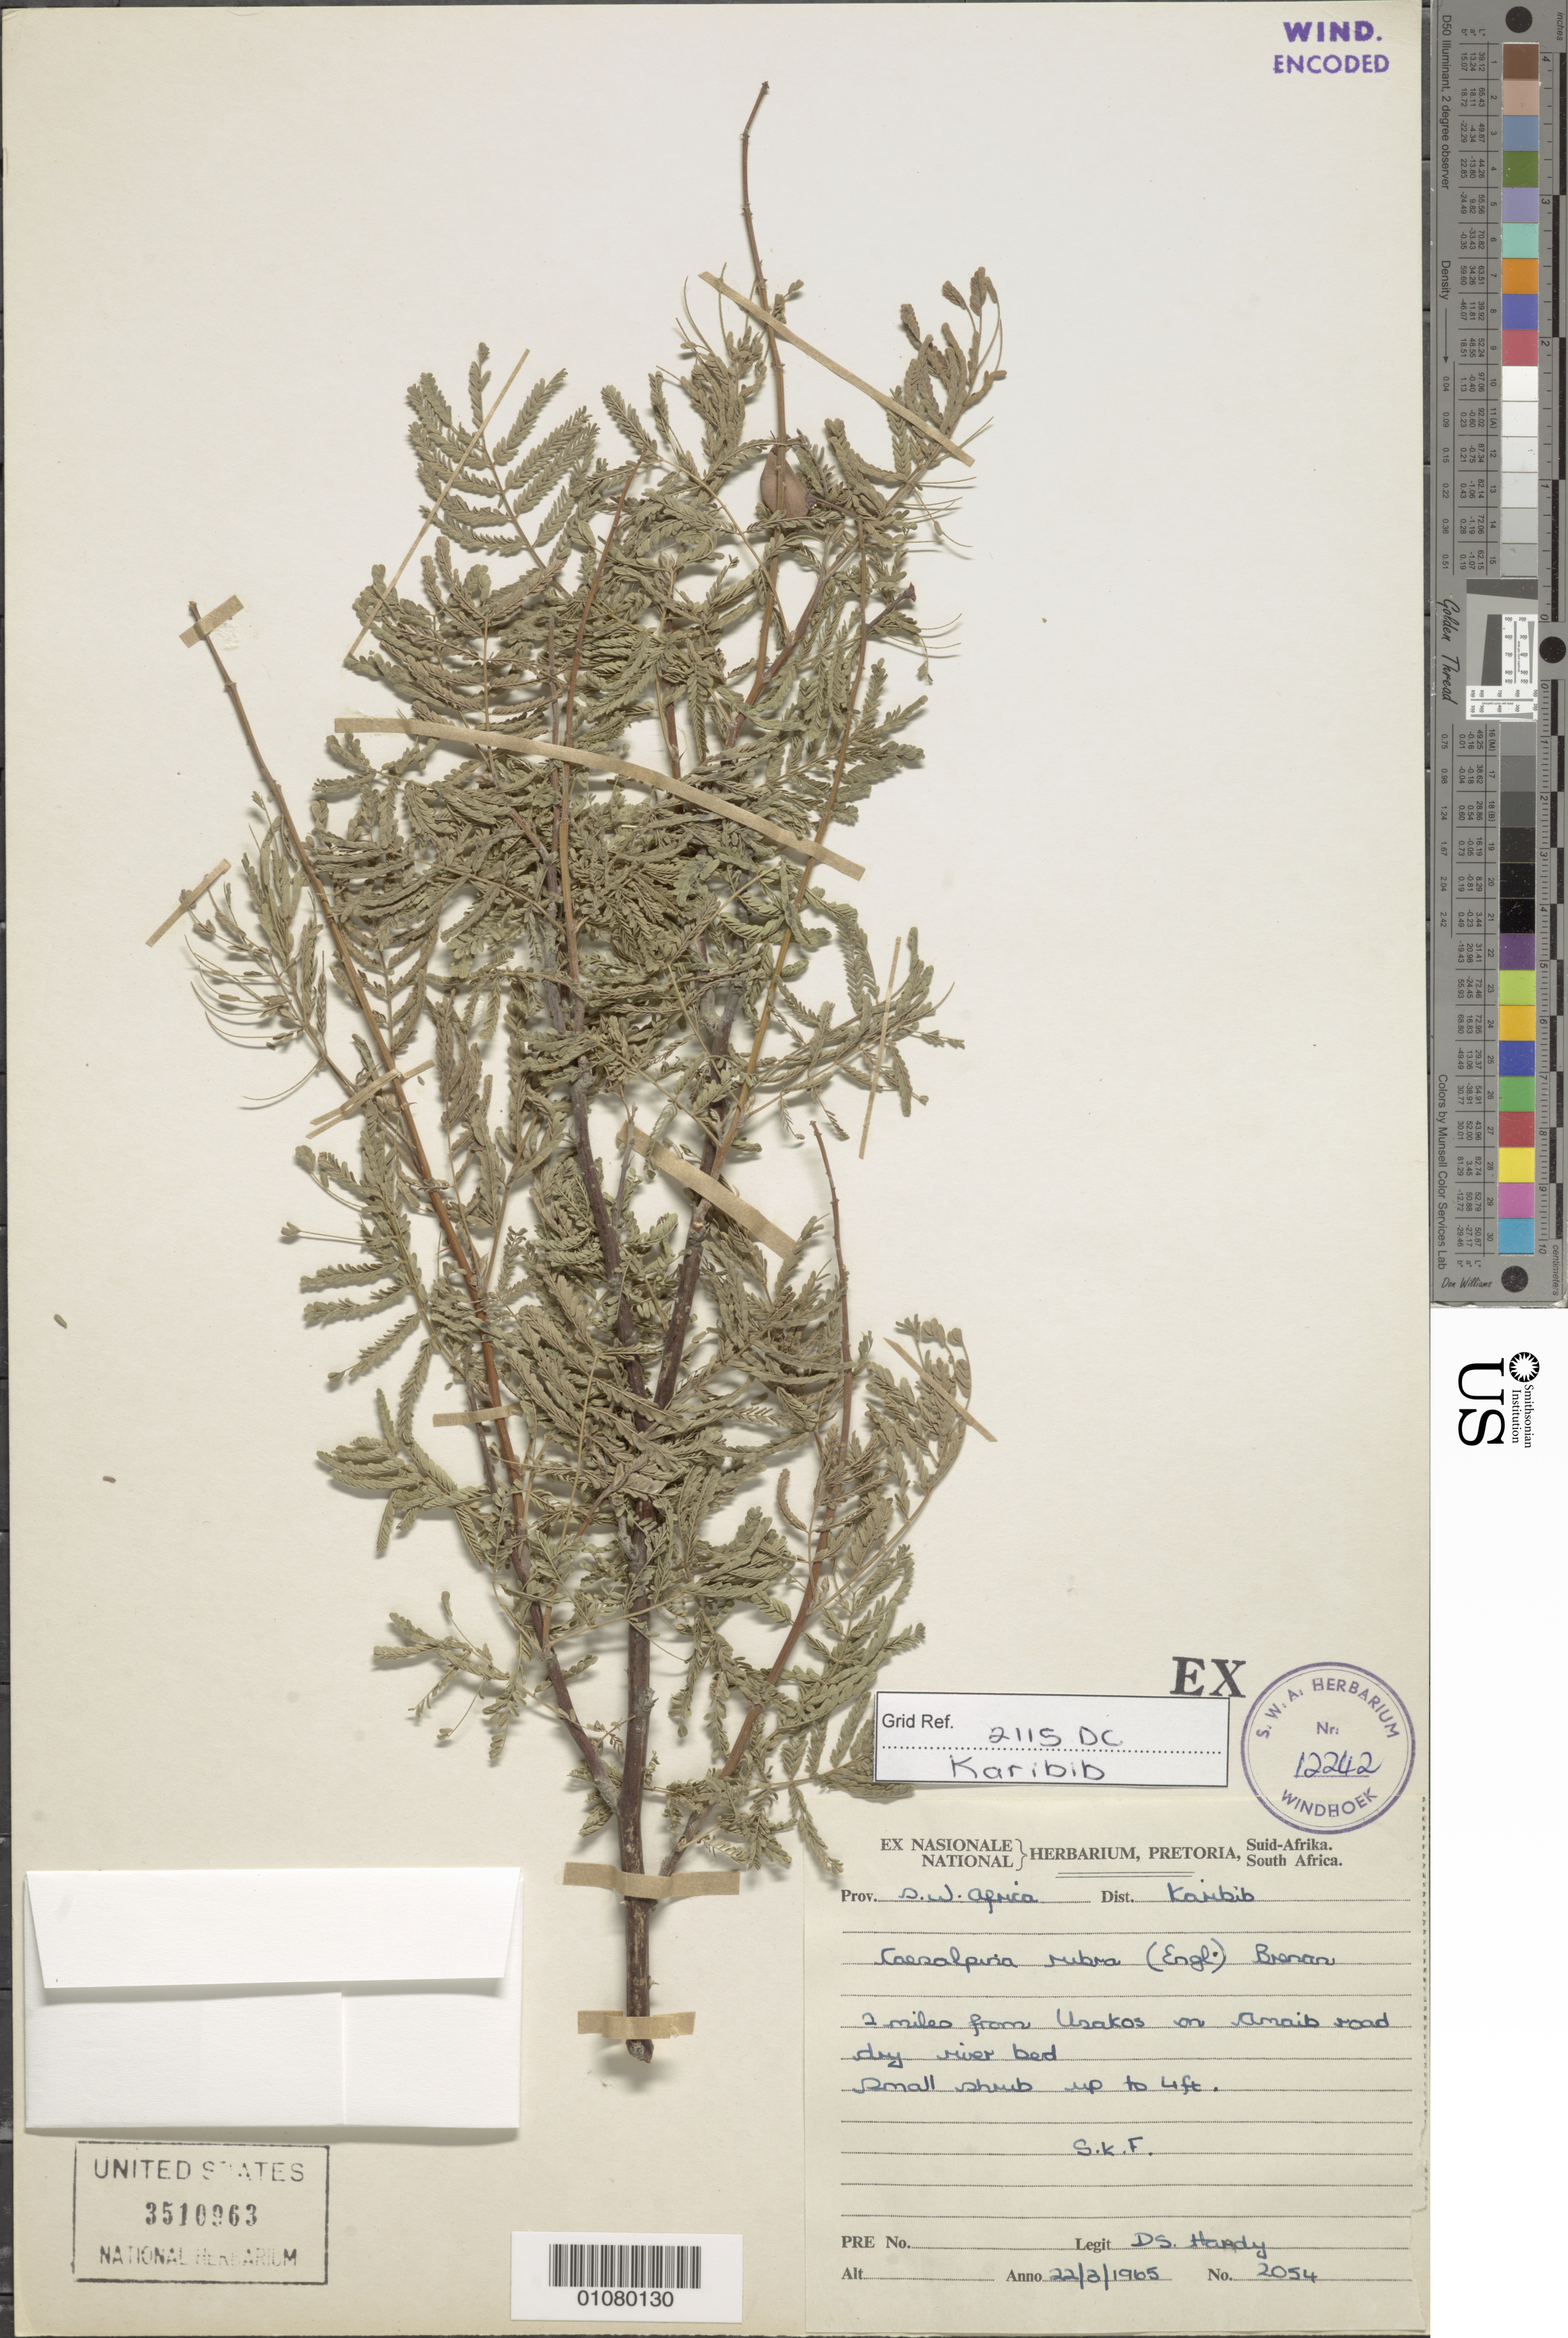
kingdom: Plantae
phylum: Tracheophyta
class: Magnoliopsida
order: Fabales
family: Fabaceae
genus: Gelrebia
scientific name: Gelrebia rubra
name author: (Engl.) Gagnon & G.P. Lewis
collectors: D. Hardy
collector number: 2054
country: Namibia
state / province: Erongo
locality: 2 mi from Usakos on Amaib Road.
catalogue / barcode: US 3510963